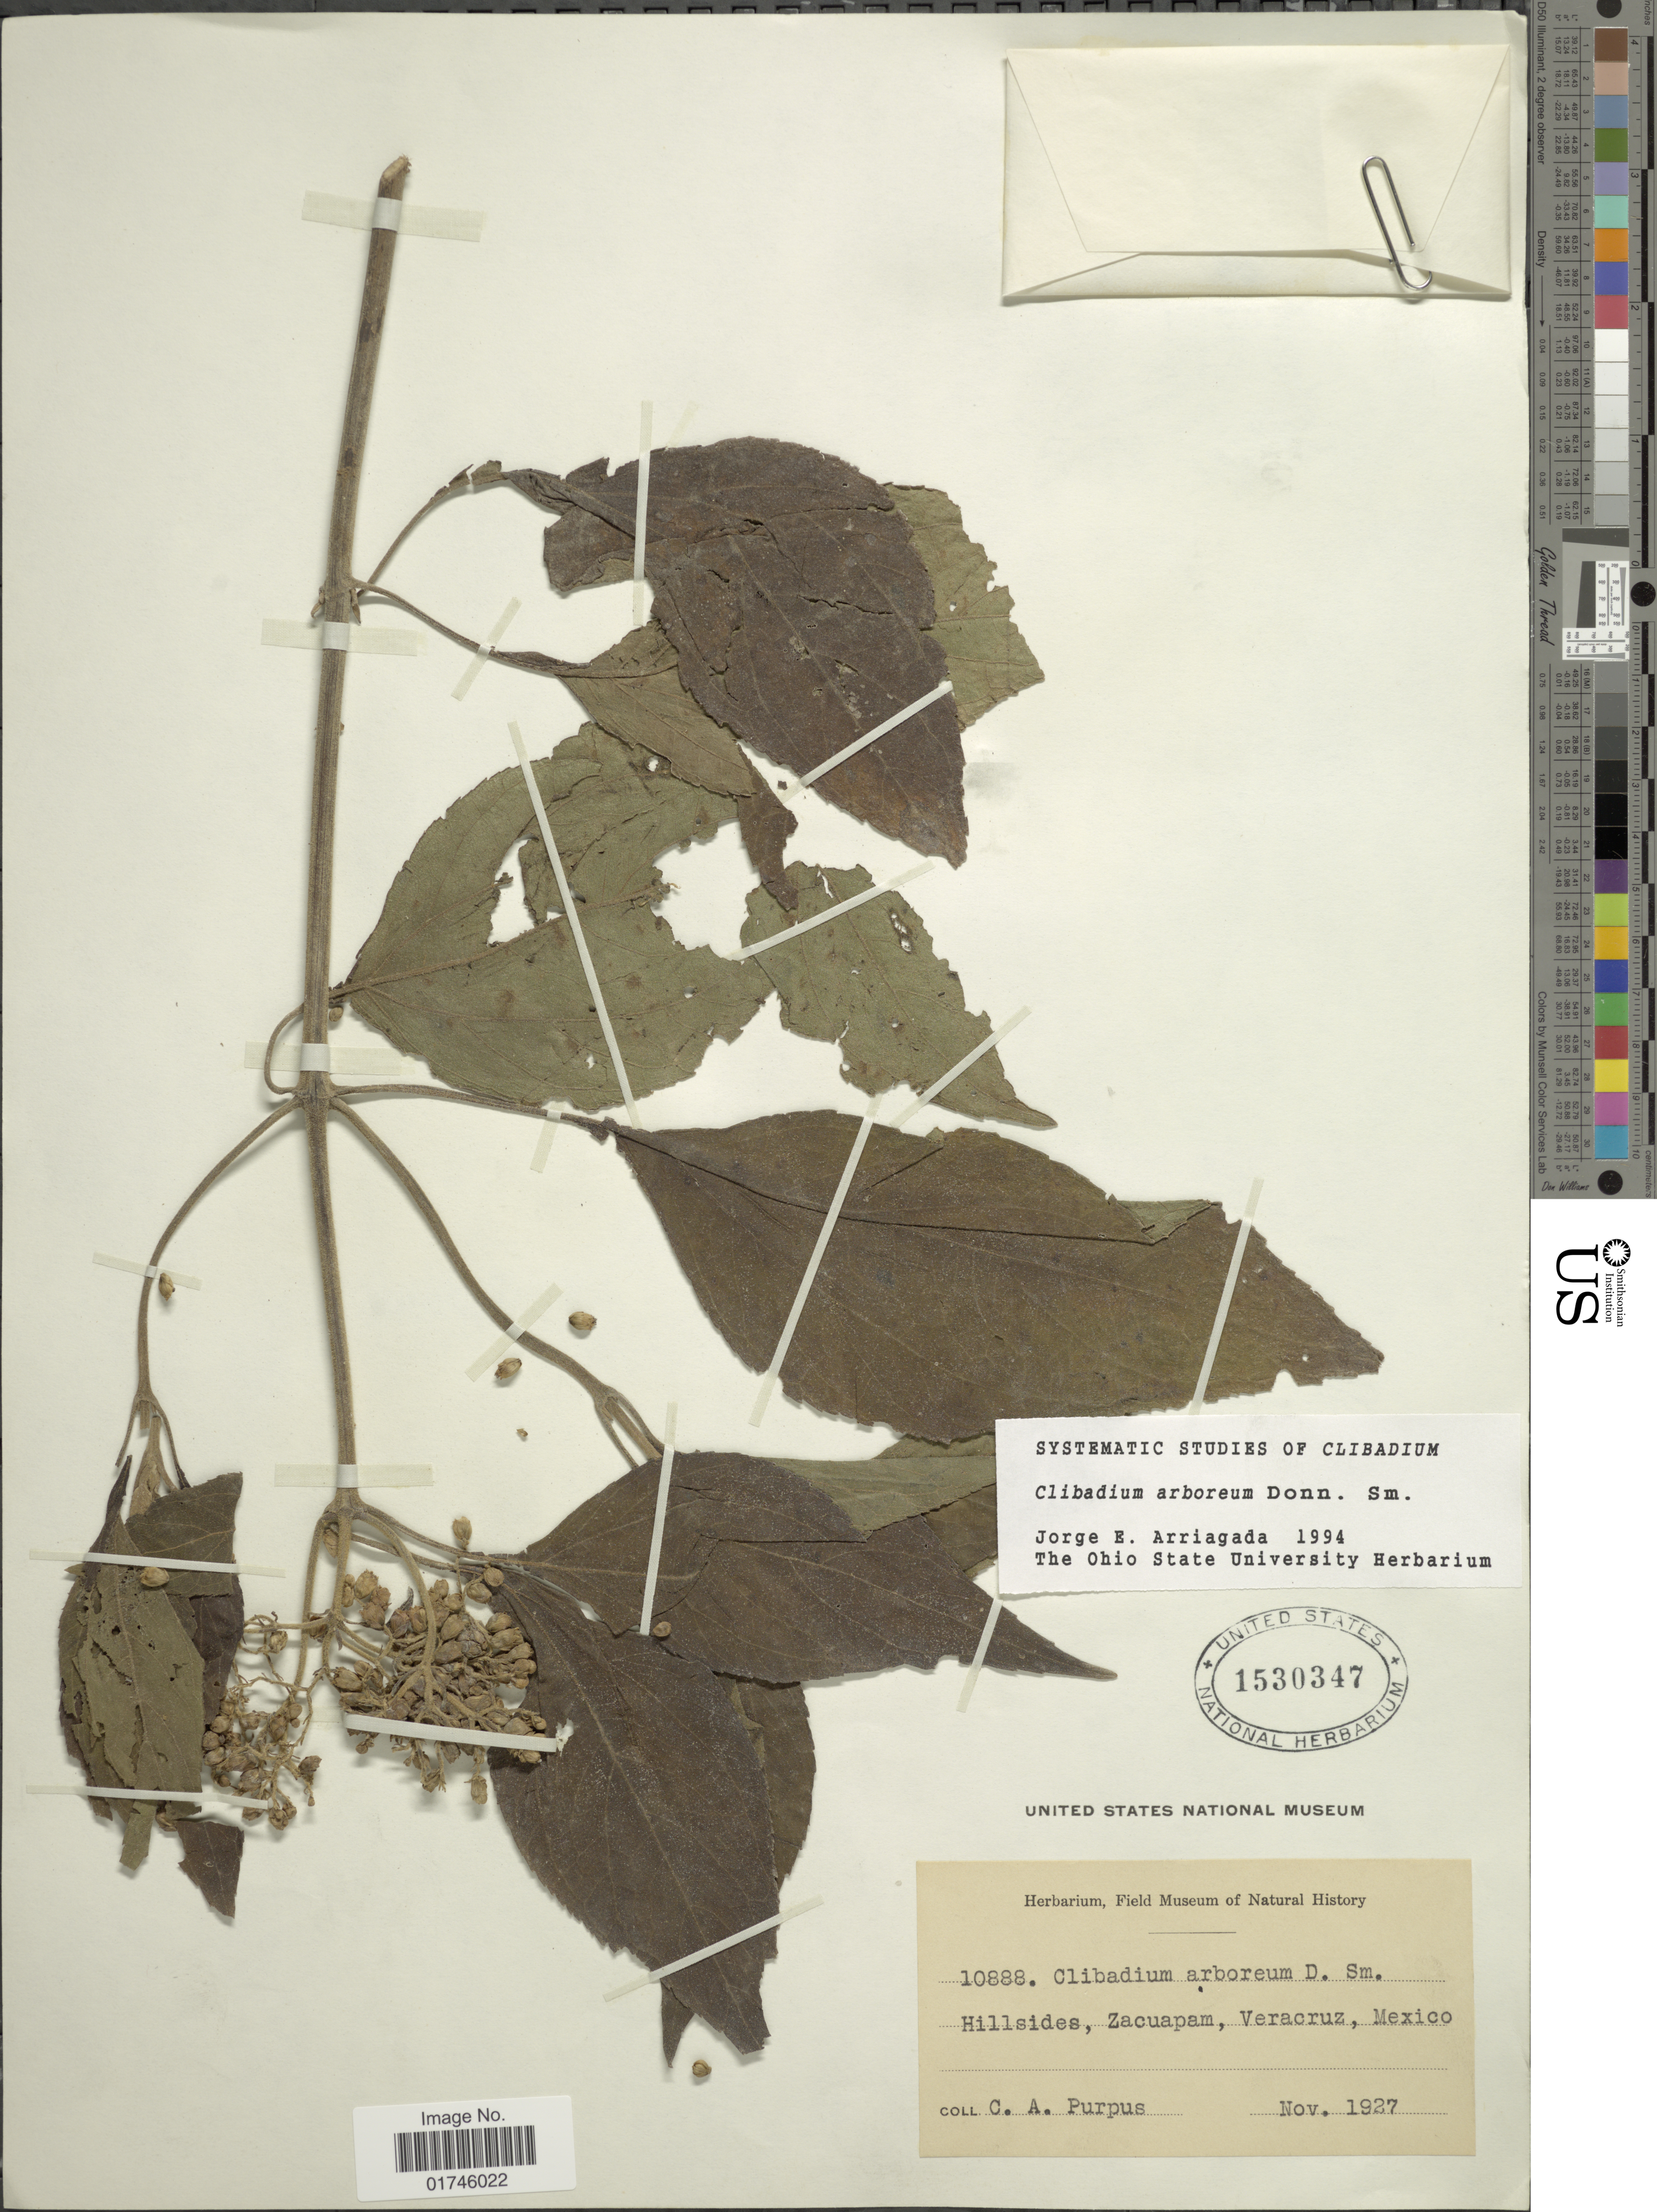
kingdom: Plantae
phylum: Tracheophyta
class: Magnoliopsida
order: Asterales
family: Asteraceae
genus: Clibadium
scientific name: Clibadium arboreum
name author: Donn. Sm.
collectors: C. A. Purpus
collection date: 1927-11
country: Mexico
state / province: Veracruz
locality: Hillside, Zacuapam, Veracrz, Mexico.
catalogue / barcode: US 1530347